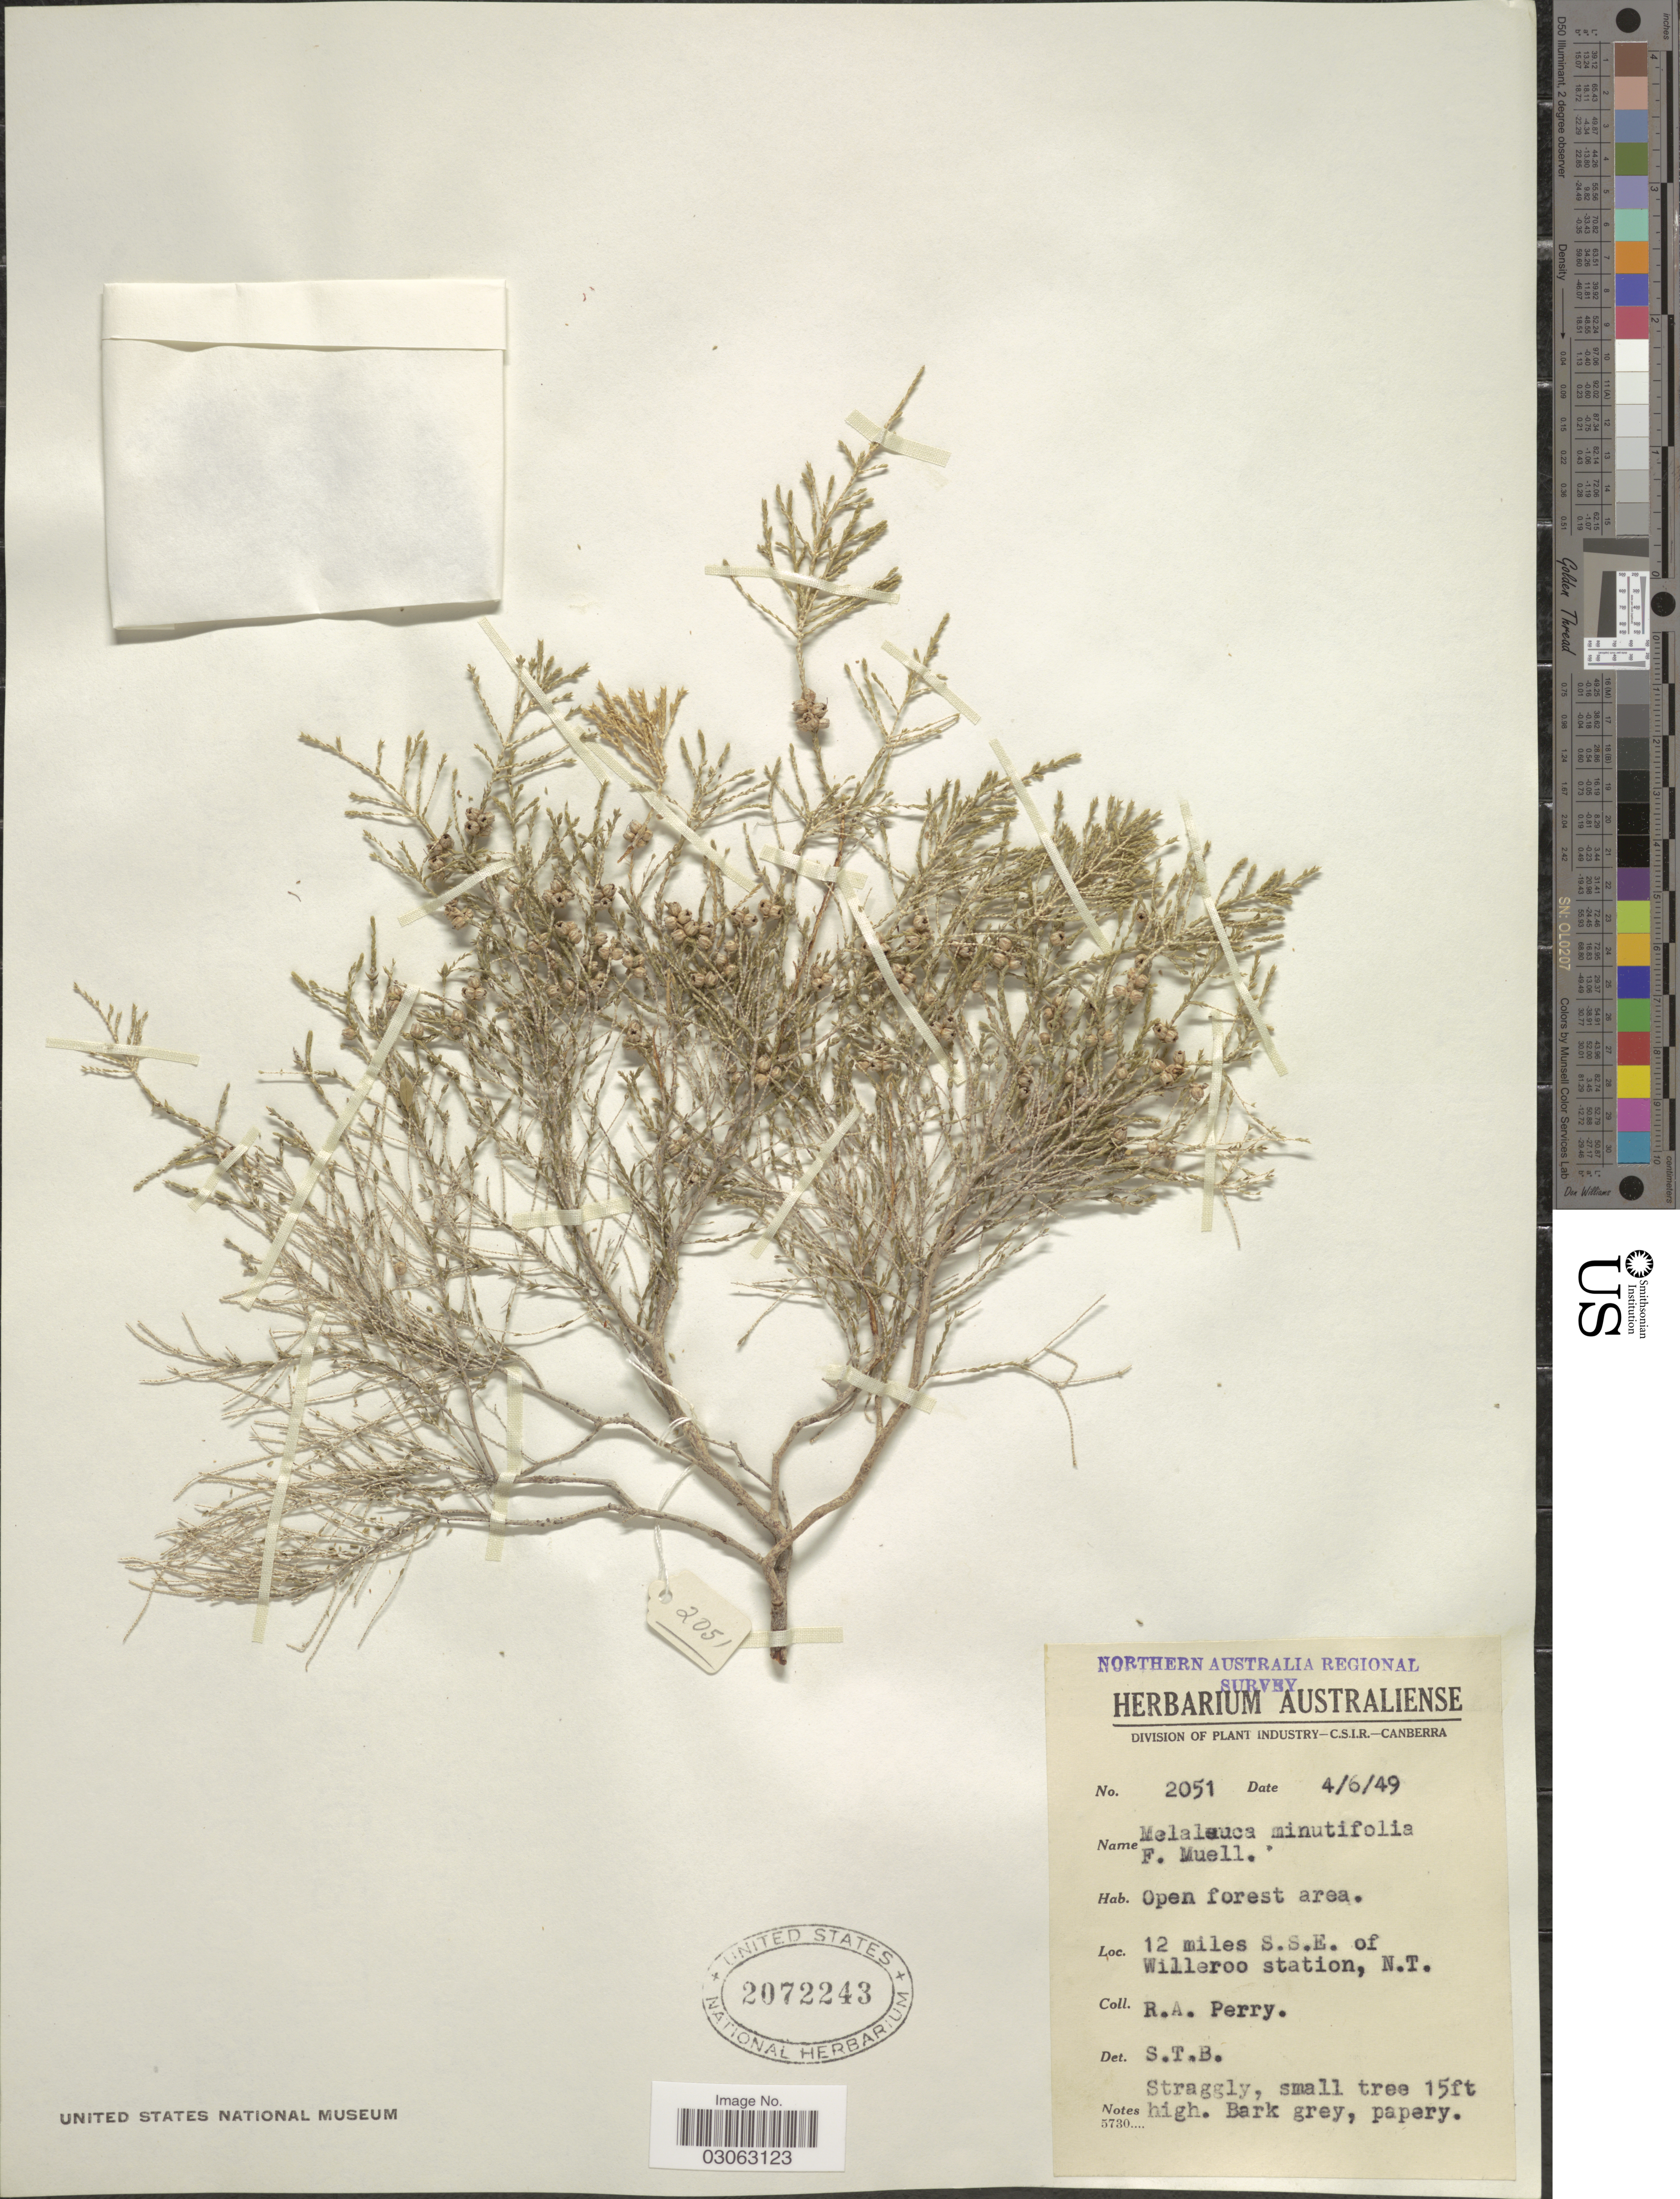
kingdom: Plantae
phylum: Tracheophyta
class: Magnoliopsida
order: Myrtales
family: Myrtaceae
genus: Melaleuca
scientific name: Melaleuca minutifolia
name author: F. Muell.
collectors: Perry, R. A.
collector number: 2051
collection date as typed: Transcribed d/m/y: 4/6/49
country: Australia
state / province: Northern Territory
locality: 12 miles S.S.E. of Willeroo station, N. T.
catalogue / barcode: US 2072243